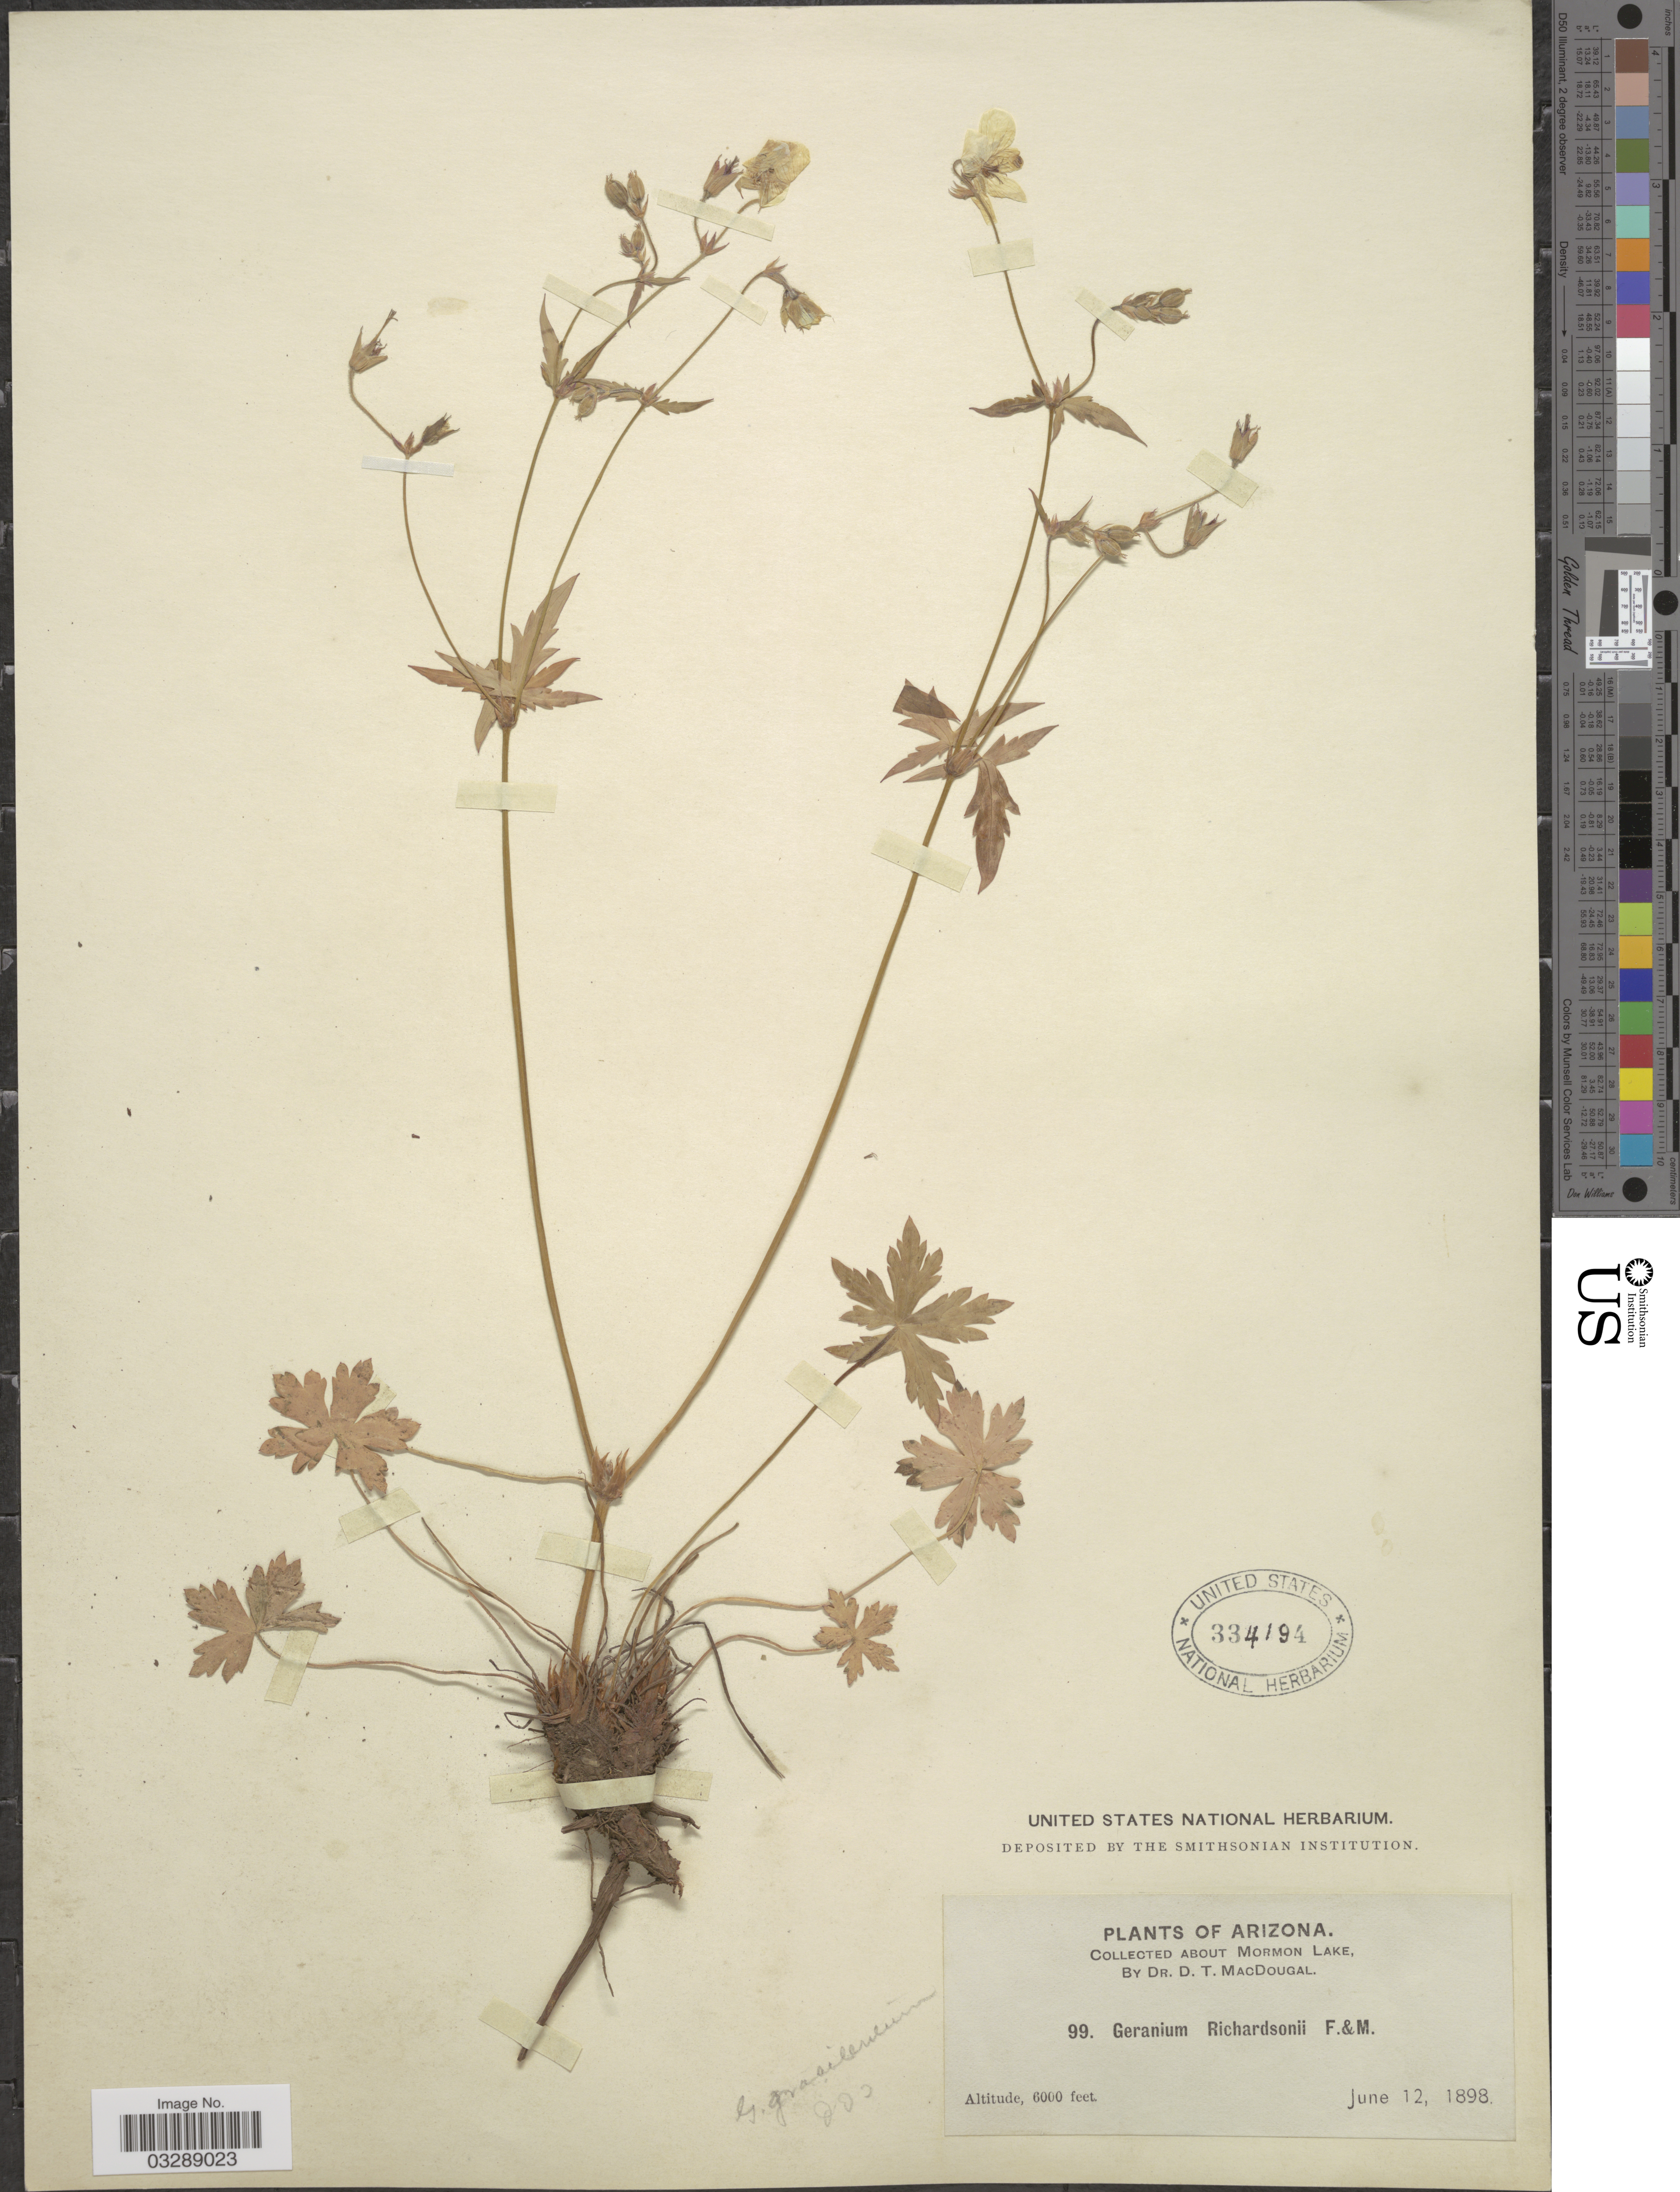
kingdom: Plantae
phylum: Tracheophyta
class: Magnoliopsida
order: Geraniales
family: Geraniaceae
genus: Geranium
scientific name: Geranium richardsonii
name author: Fisch. & Trautv.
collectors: D. T. MacDougal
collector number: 99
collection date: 1898-06-12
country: United States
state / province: Arizona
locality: About Mormon Lake.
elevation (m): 1829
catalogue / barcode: US 334194